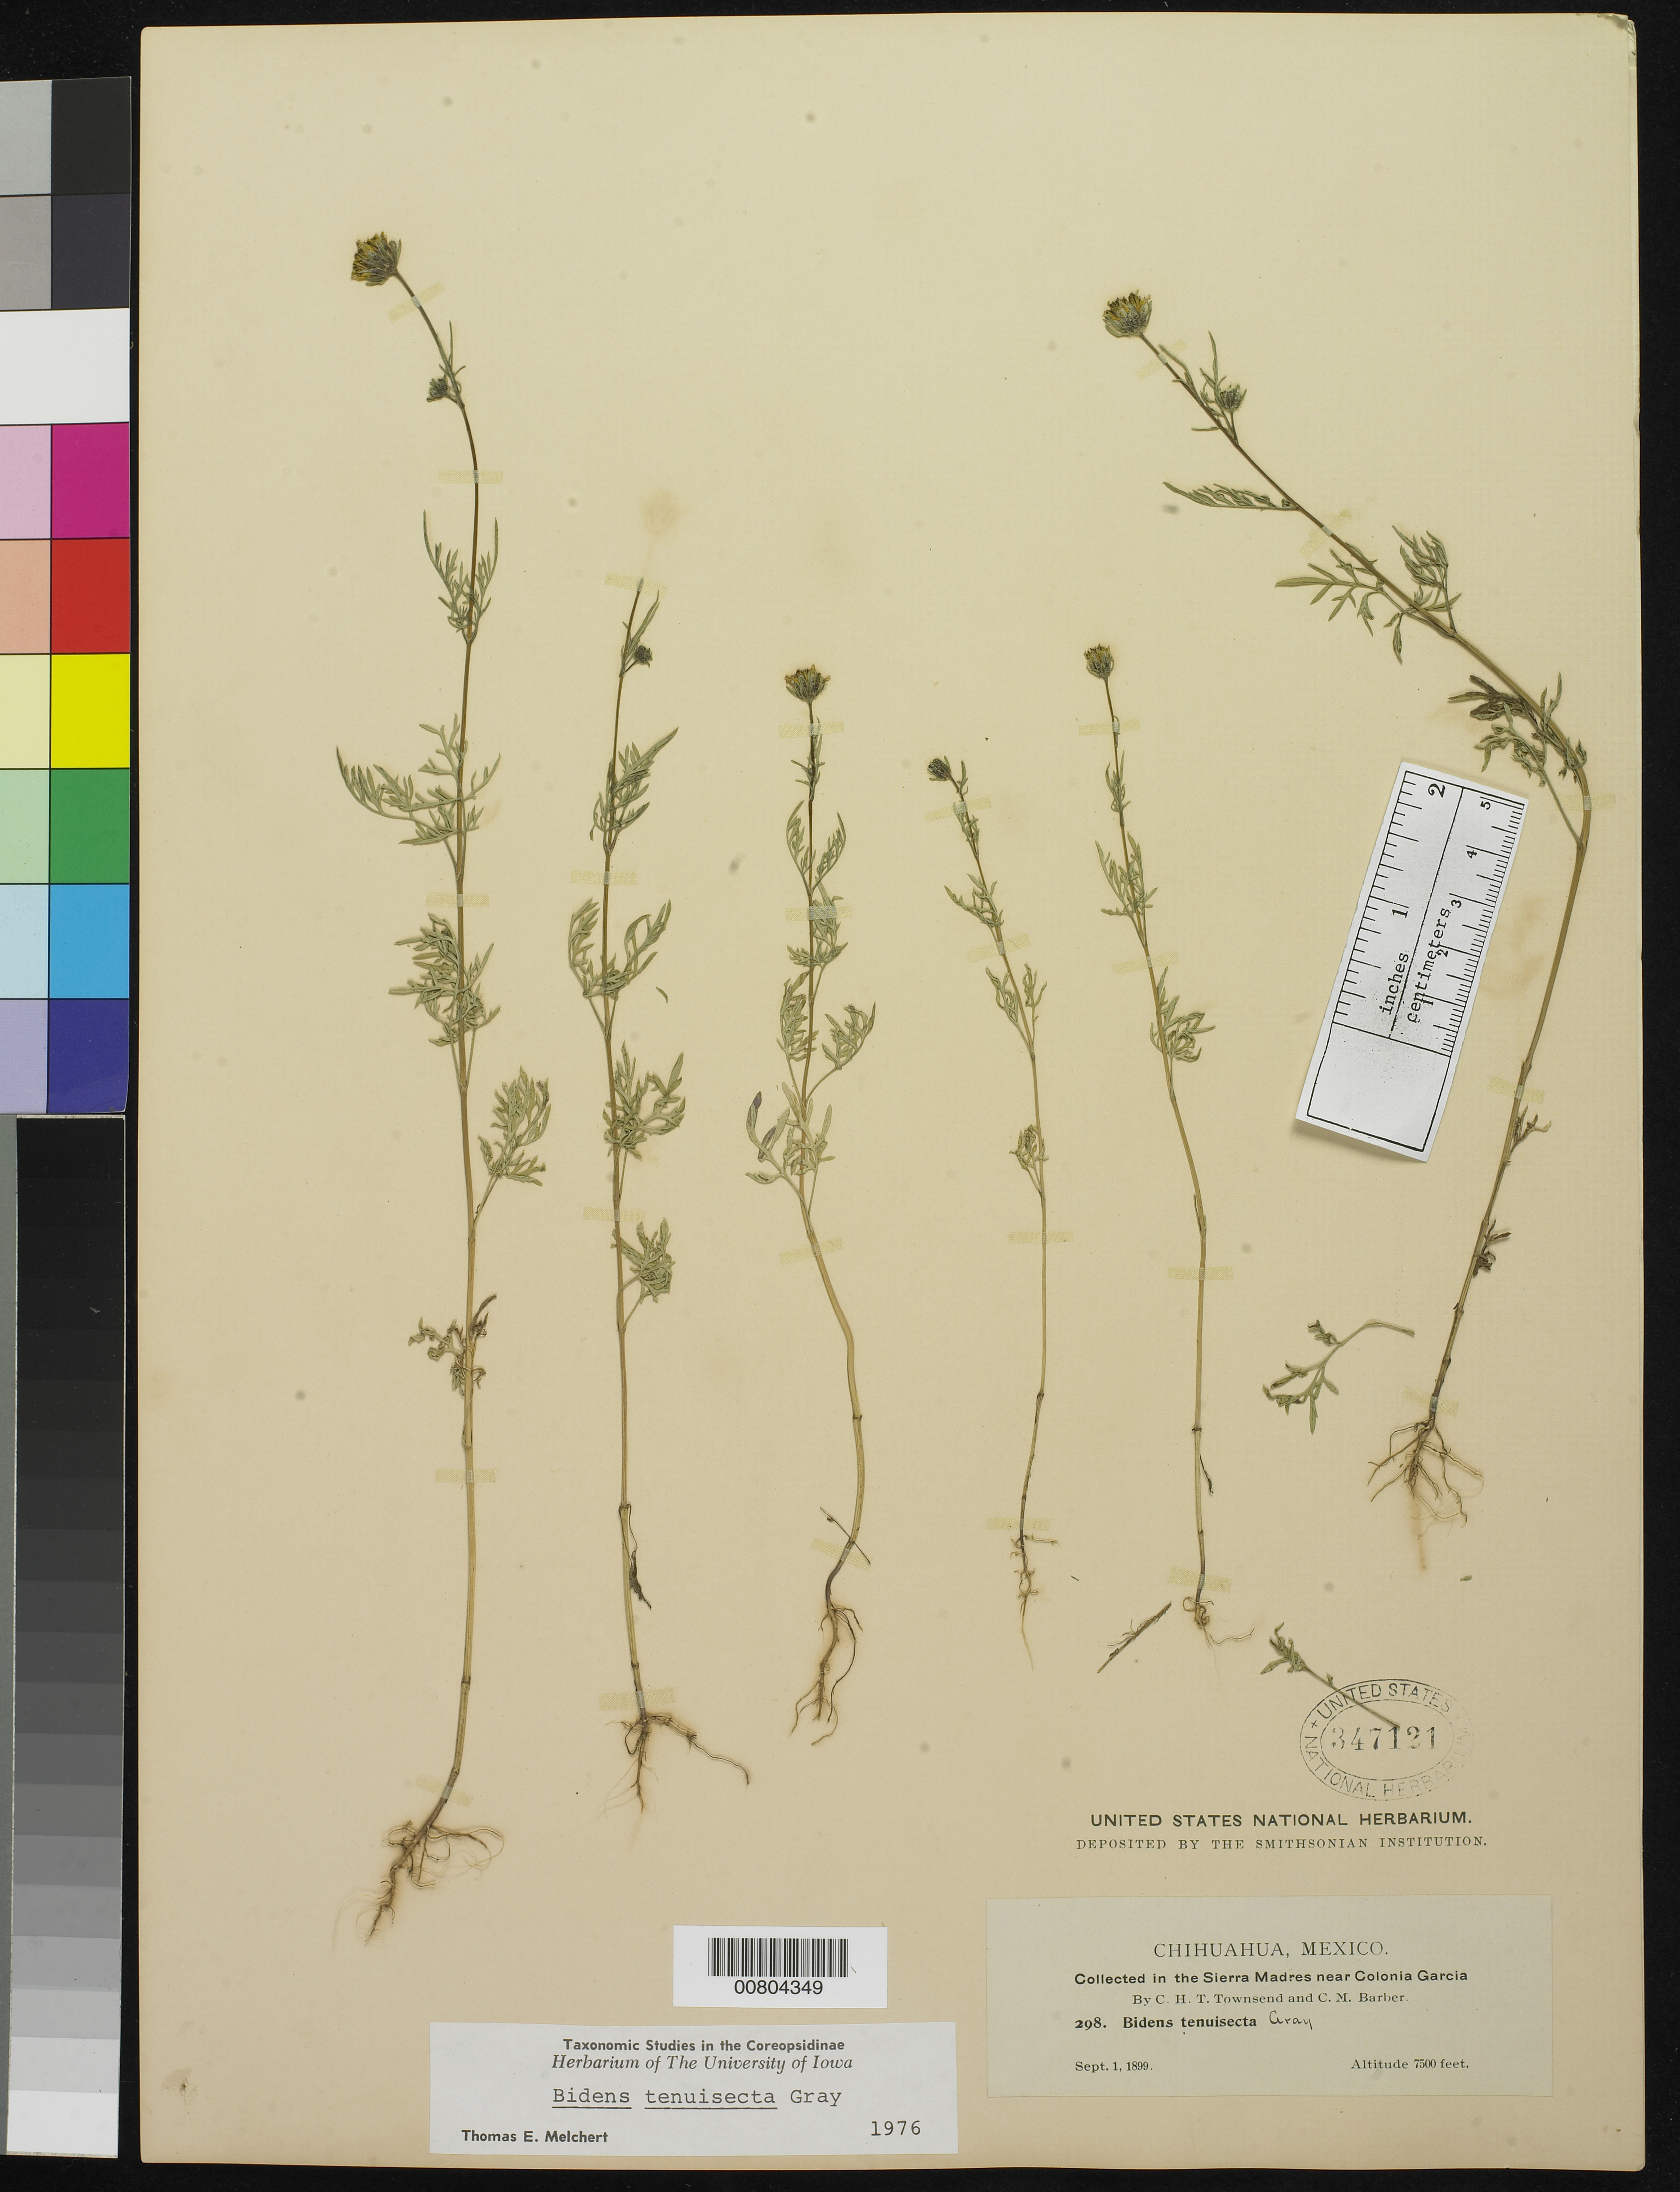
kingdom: Plantae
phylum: Tracheophyta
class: Magnoliopsida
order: Asterales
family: Asteraceae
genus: Bidens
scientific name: Bidens tenuisecta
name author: A. Gray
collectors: C. H. T. Townsend & C. Barber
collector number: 298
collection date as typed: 01 Sep 1899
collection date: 1899-09-01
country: Mexico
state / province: Chihuahua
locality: Sierra Madre near Colonia García, Chihuahua.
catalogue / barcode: US 347121